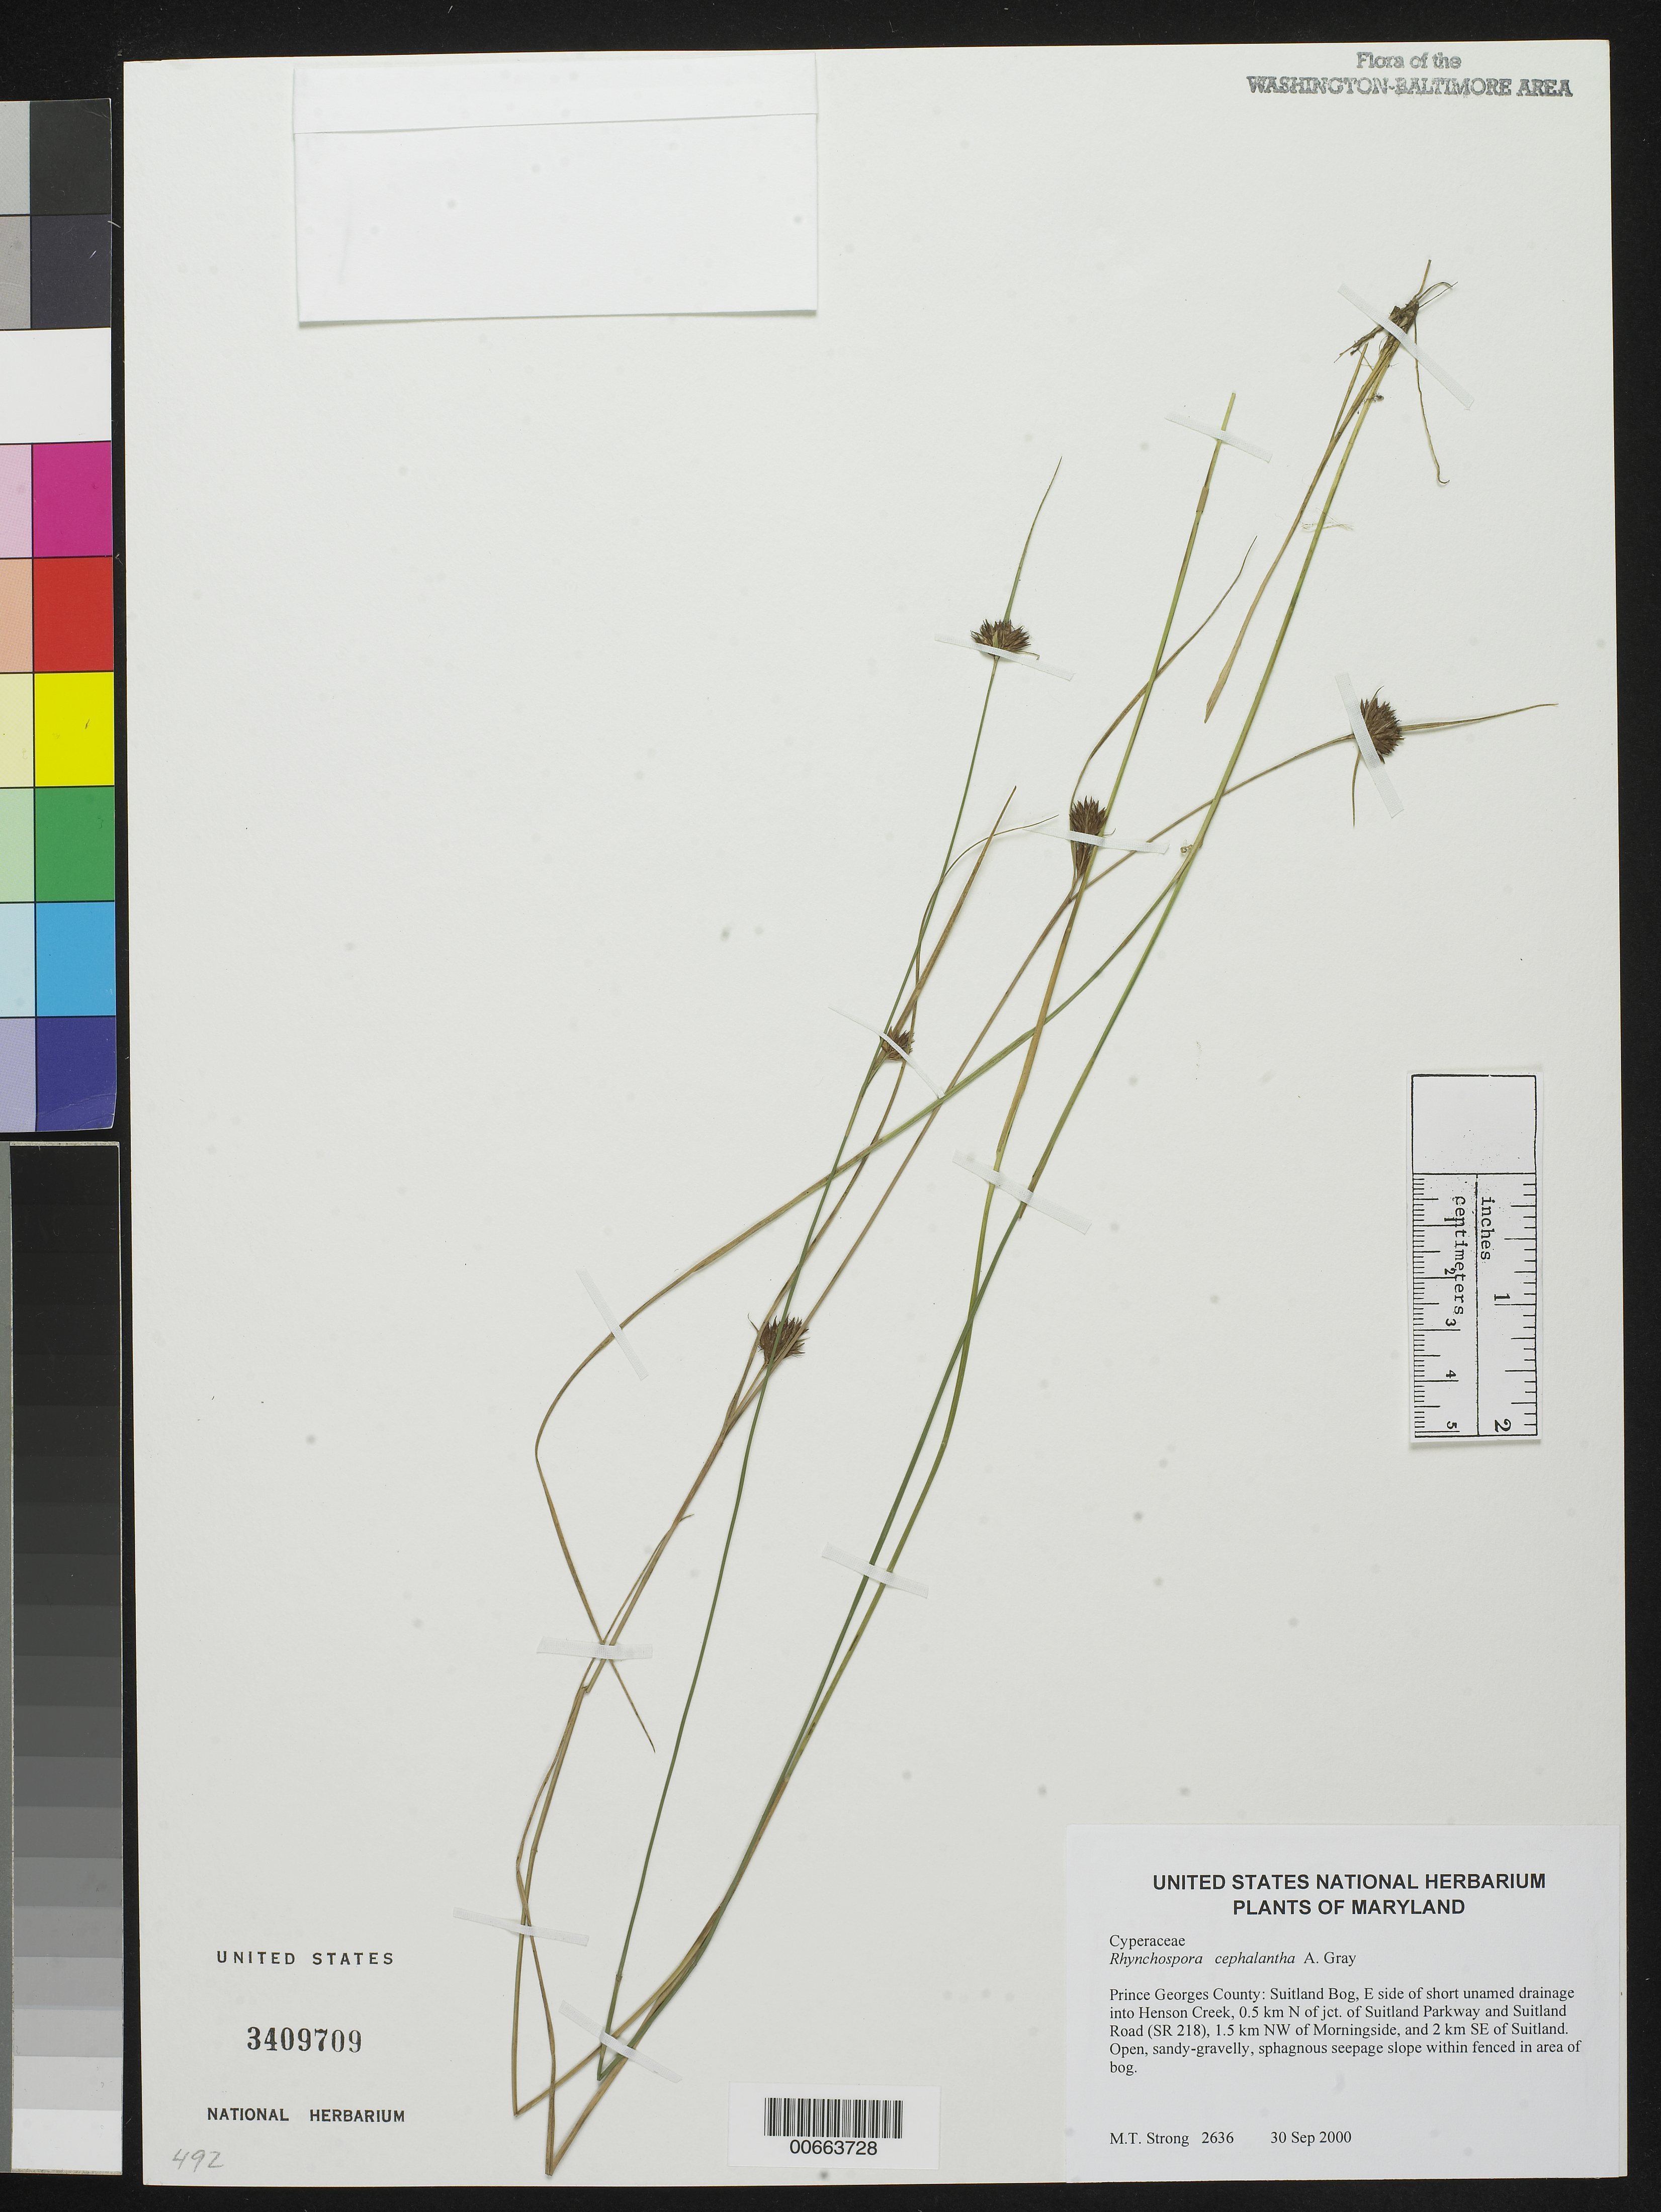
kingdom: Plantae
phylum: Tracheophyta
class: Liliopsida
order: Poales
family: Cyperaceae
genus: Rhynchospora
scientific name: Rhynchospora cephalantha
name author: A. Gray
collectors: M. T. Strong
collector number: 2636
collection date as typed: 30 Sep 2000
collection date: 2000-09-30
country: United States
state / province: Maryland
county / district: Prince George's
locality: Suitland Bog, E side of short unamed drainage into Henson Creek, 0.5 km N of jct. of Suitland Parkway and Suitland Road (SR 218), 1.5 km NW of Morningside, and 2 km SE of Suitland.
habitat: Open, gravelly, sphagnous seepage slope within fenced in area of bog.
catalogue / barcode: US 3409709